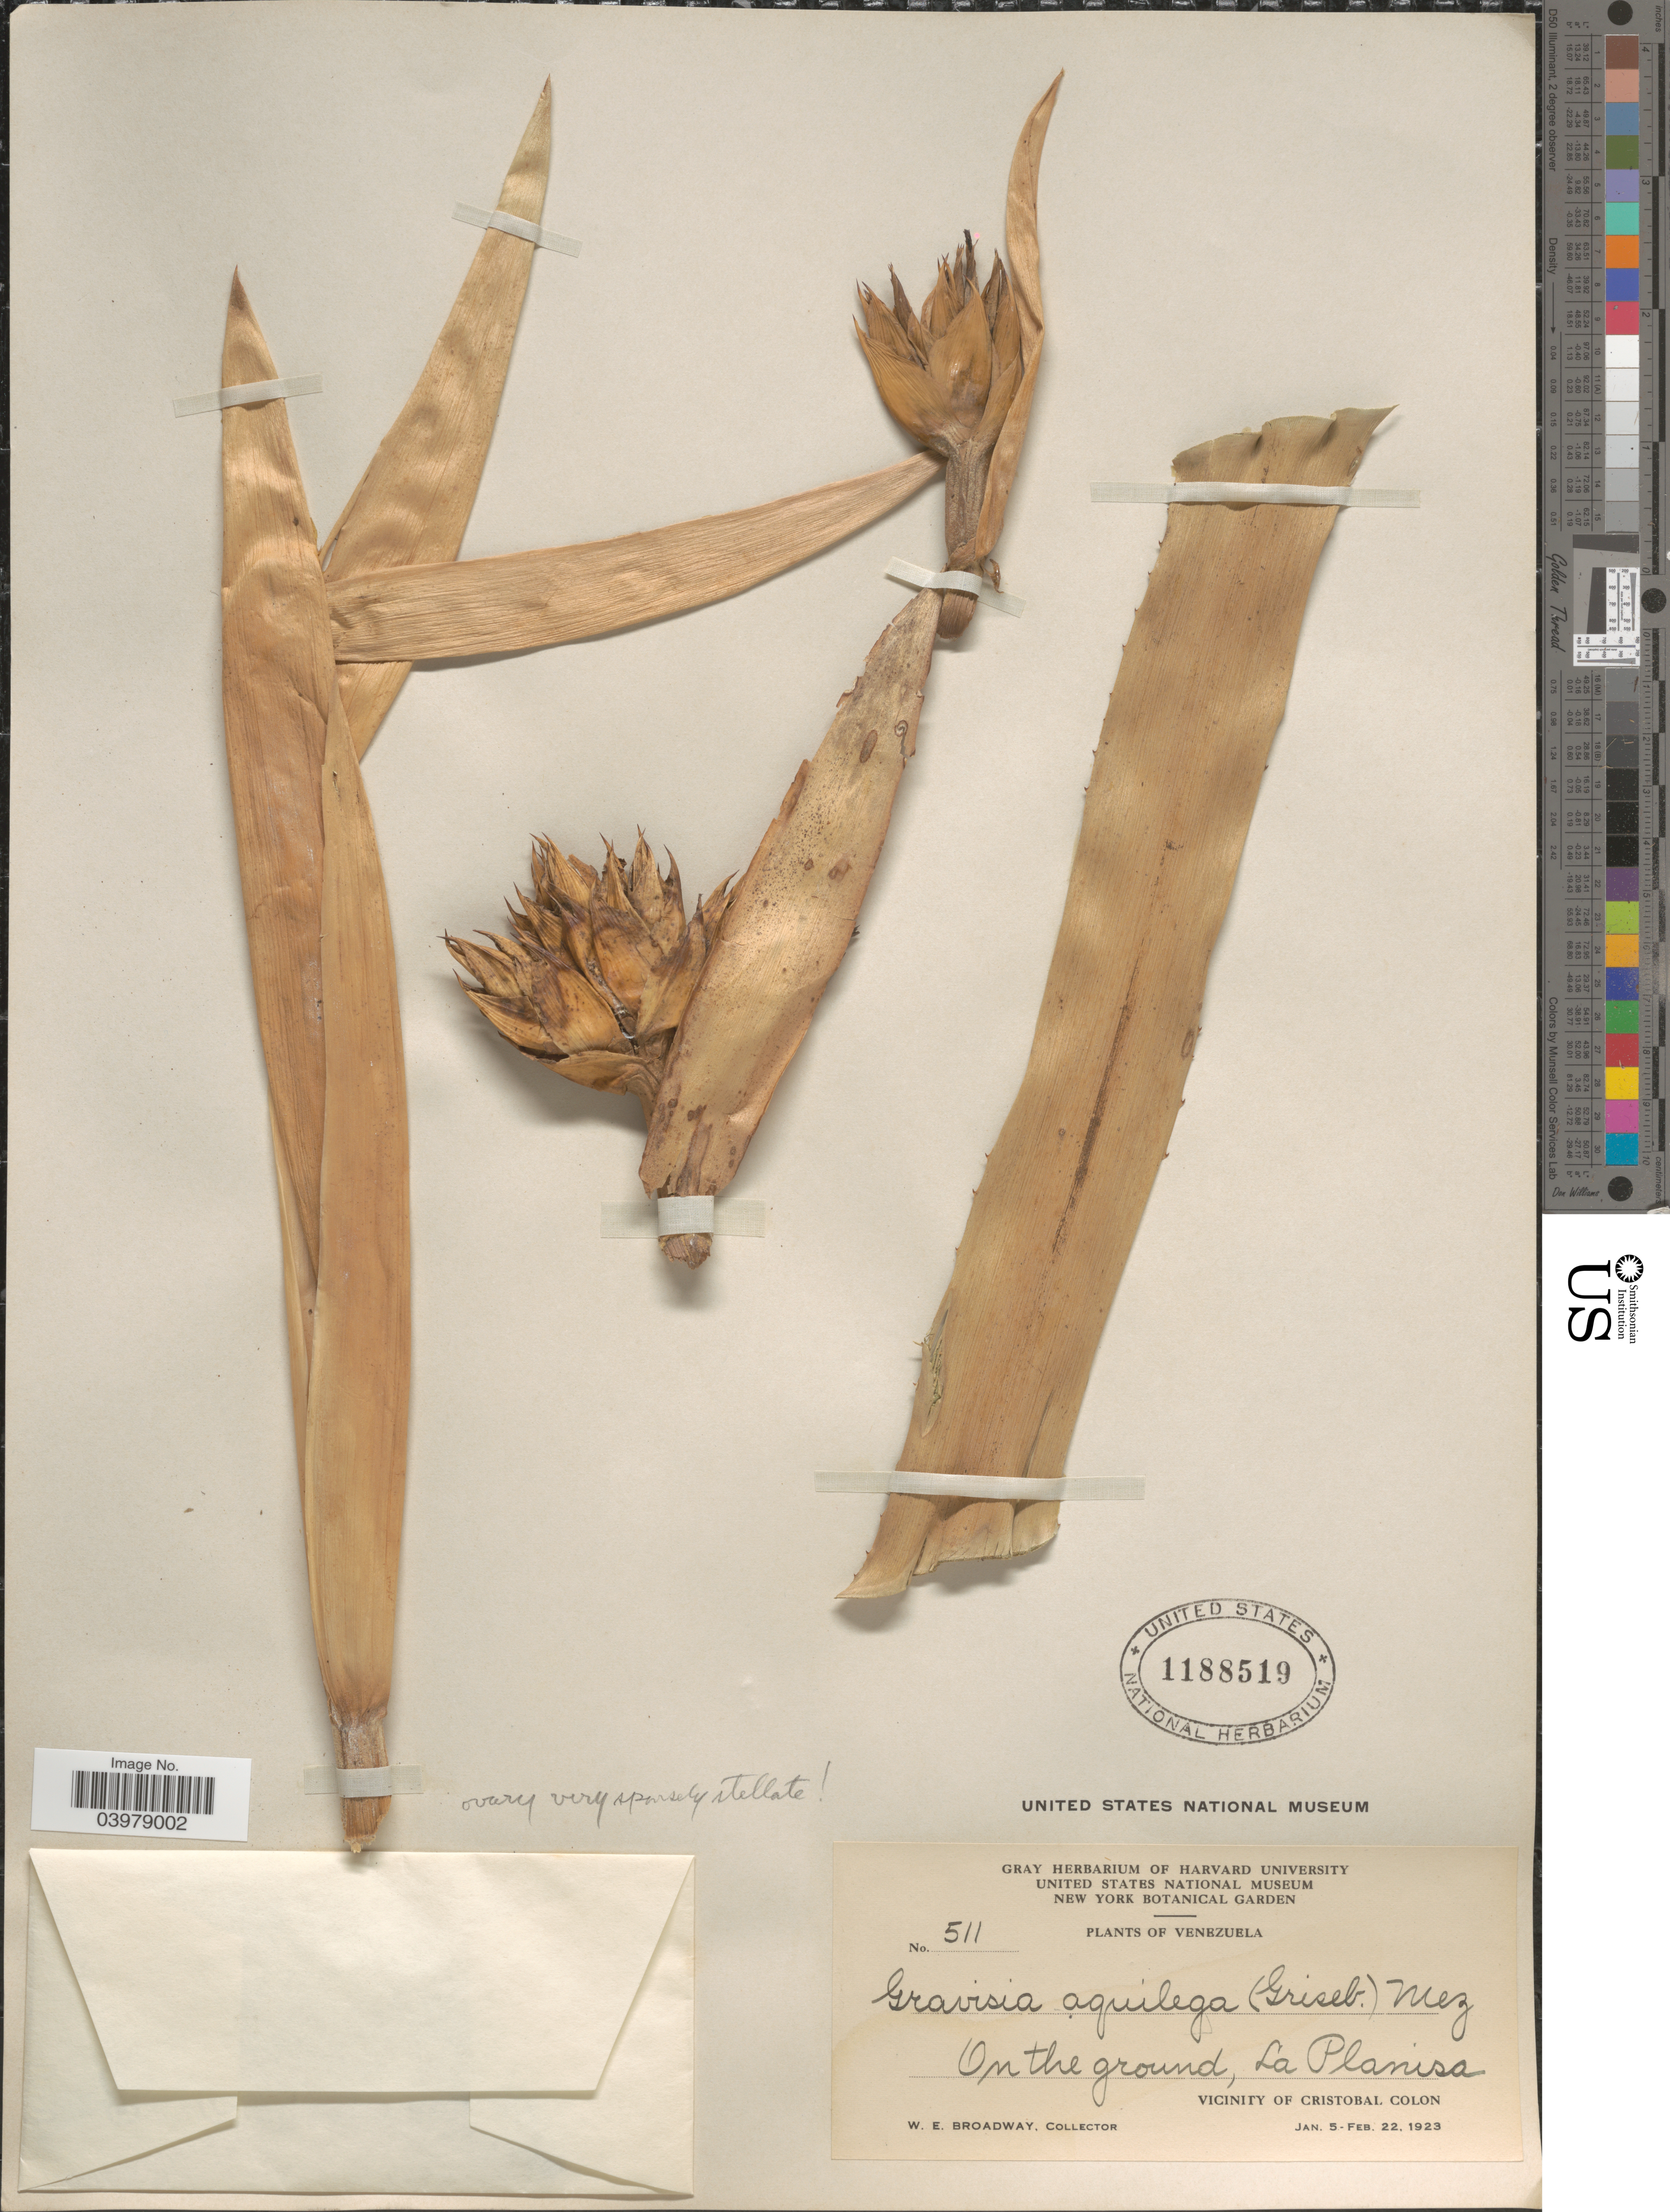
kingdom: Plantae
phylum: Tracheophyta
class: Liliopsida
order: Poales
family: Bromeliaceae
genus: Aechmea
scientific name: Aechmea aquilega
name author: (Salisb.) Griseb.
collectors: W. E. Broadway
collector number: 511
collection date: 1923-01-05/1923-02-22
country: Venezuela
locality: La Planisa. Vicinity of Cristobal Colon.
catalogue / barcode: US 1188519